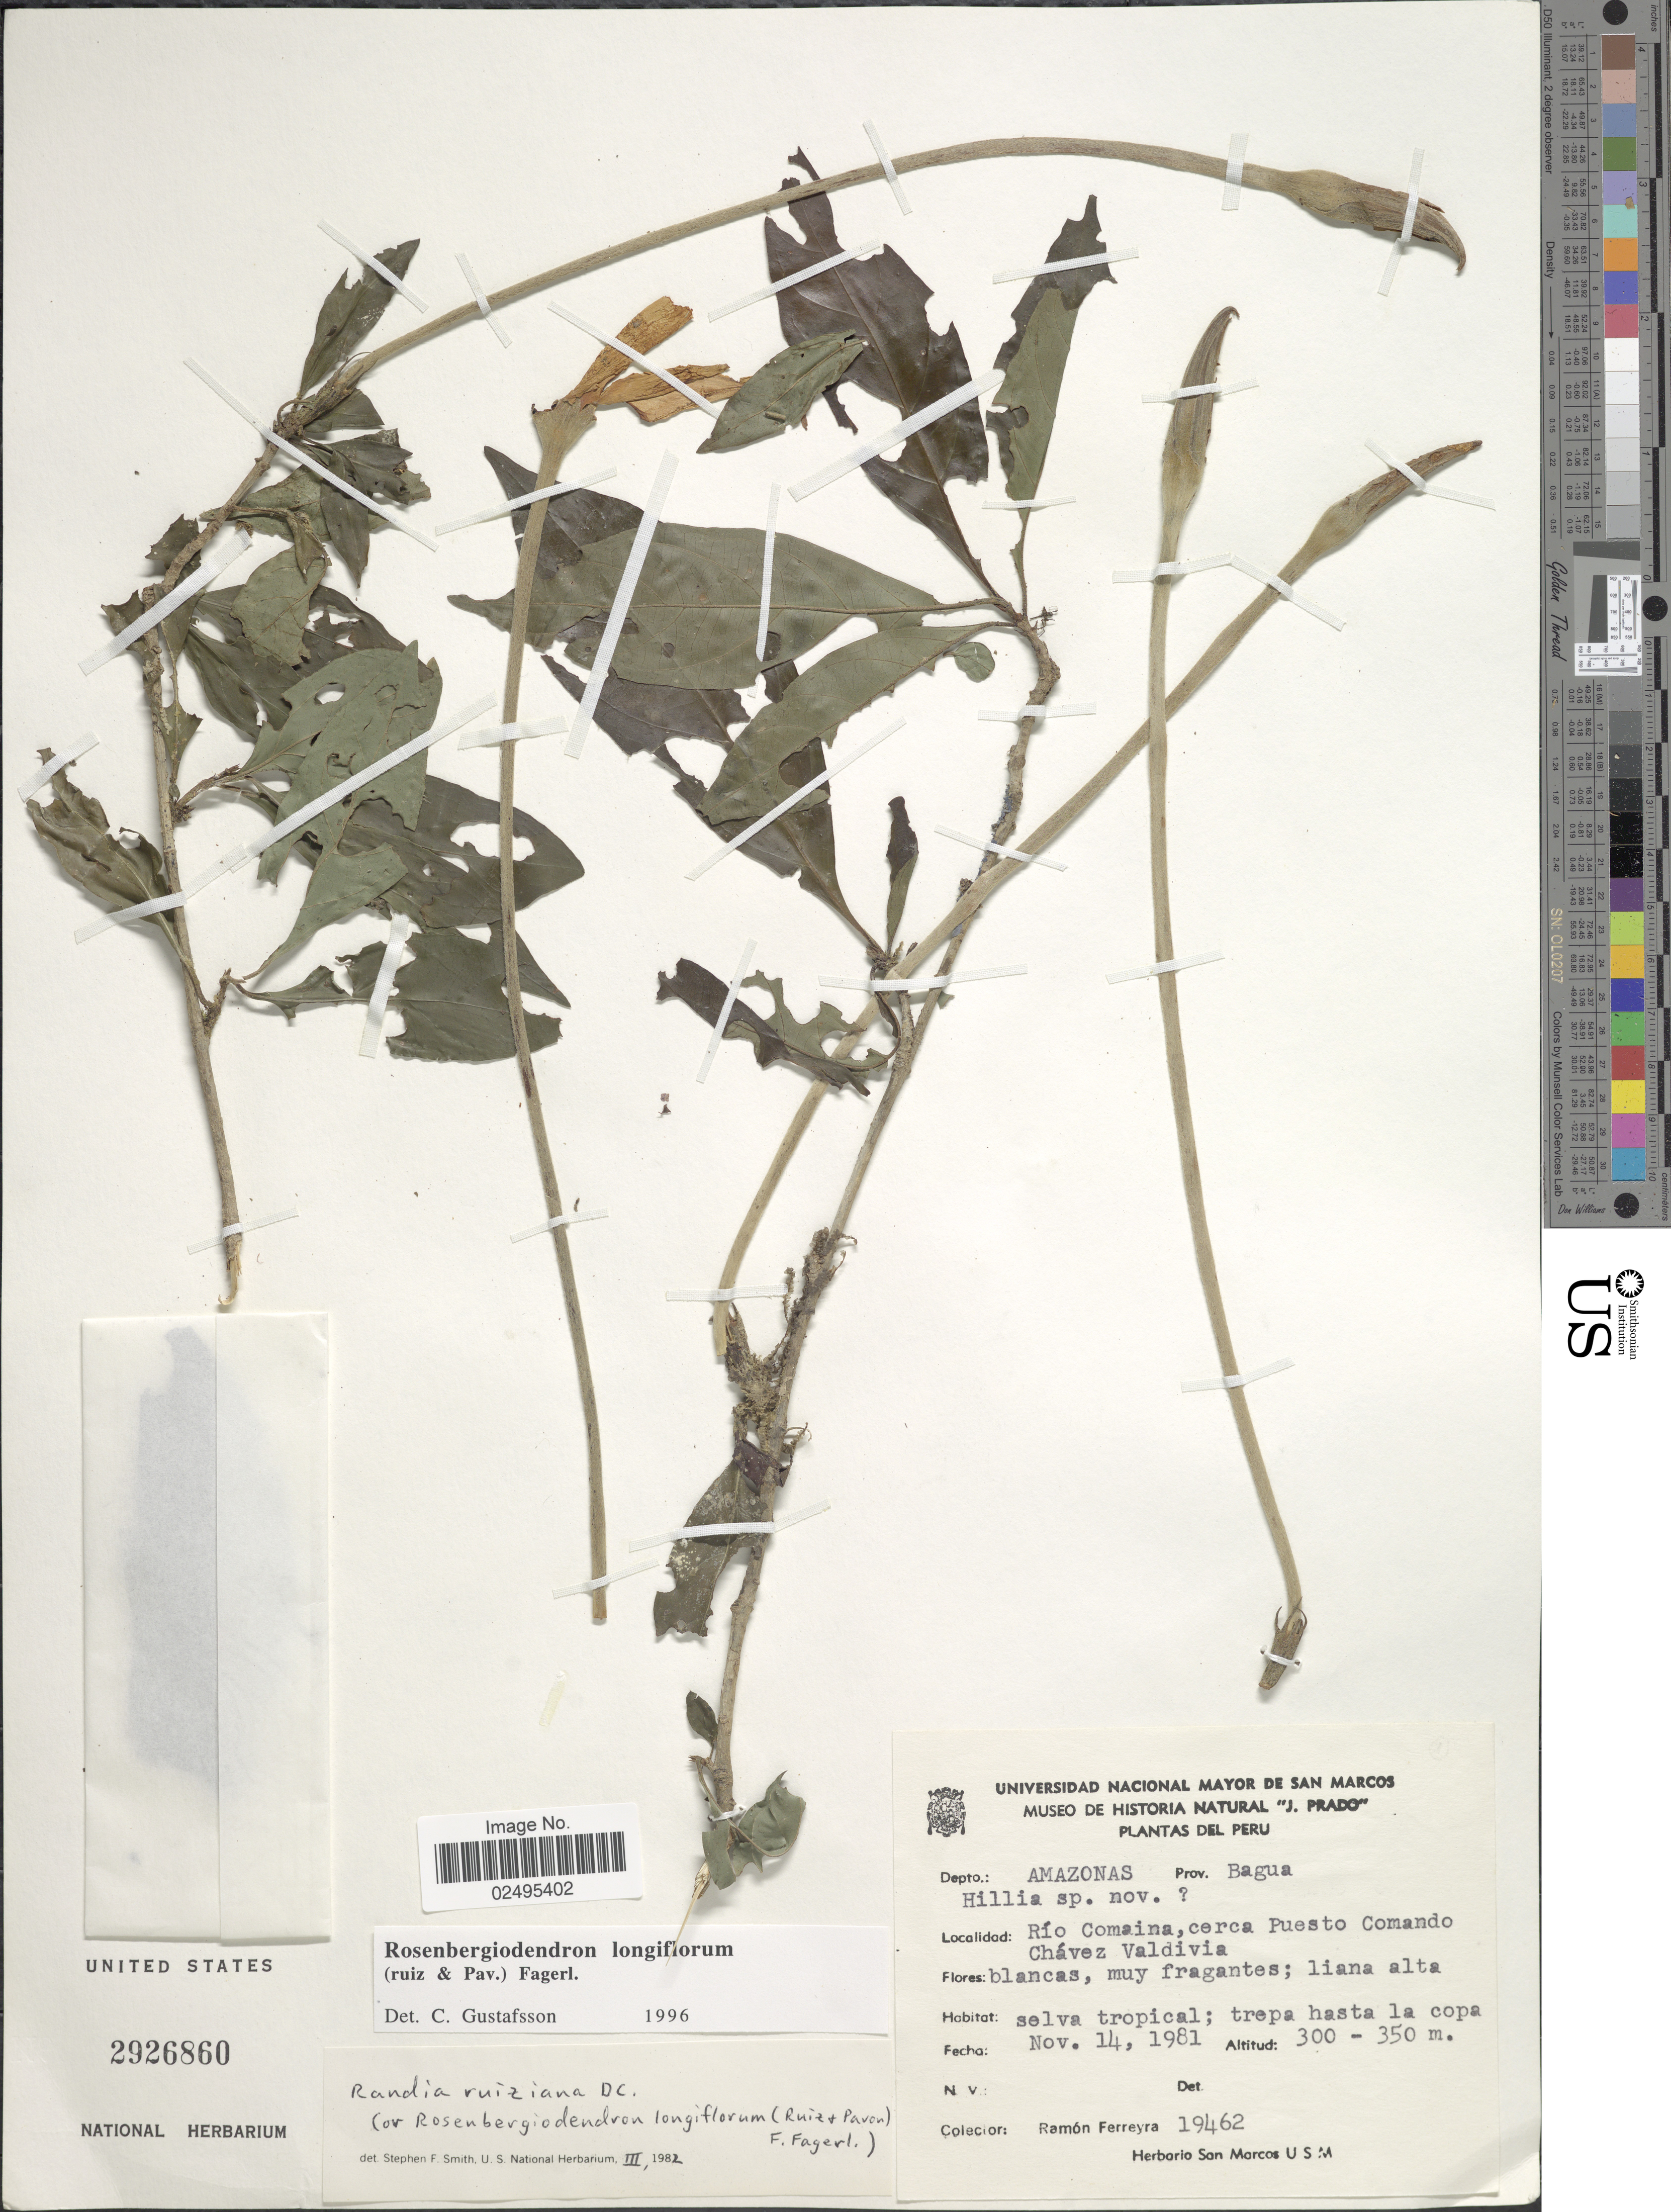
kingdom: Plantae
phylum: Tracheophyta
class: Magnoliopsida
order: Gentianales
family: Rubiaceae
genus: Rosenbergiodendron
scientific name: Rosenbergiodendron longiflorum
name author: (Ruiz & Pav.) Fagerl.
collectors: R. A. Ferreyra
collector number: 19462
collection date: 1981-11-14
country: Peru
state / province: Amazonas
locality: Prov. Bagua, Rio Comaina, cerca Puesto Comando Chavez Valdivia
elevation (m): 300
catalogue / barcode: US 2926860